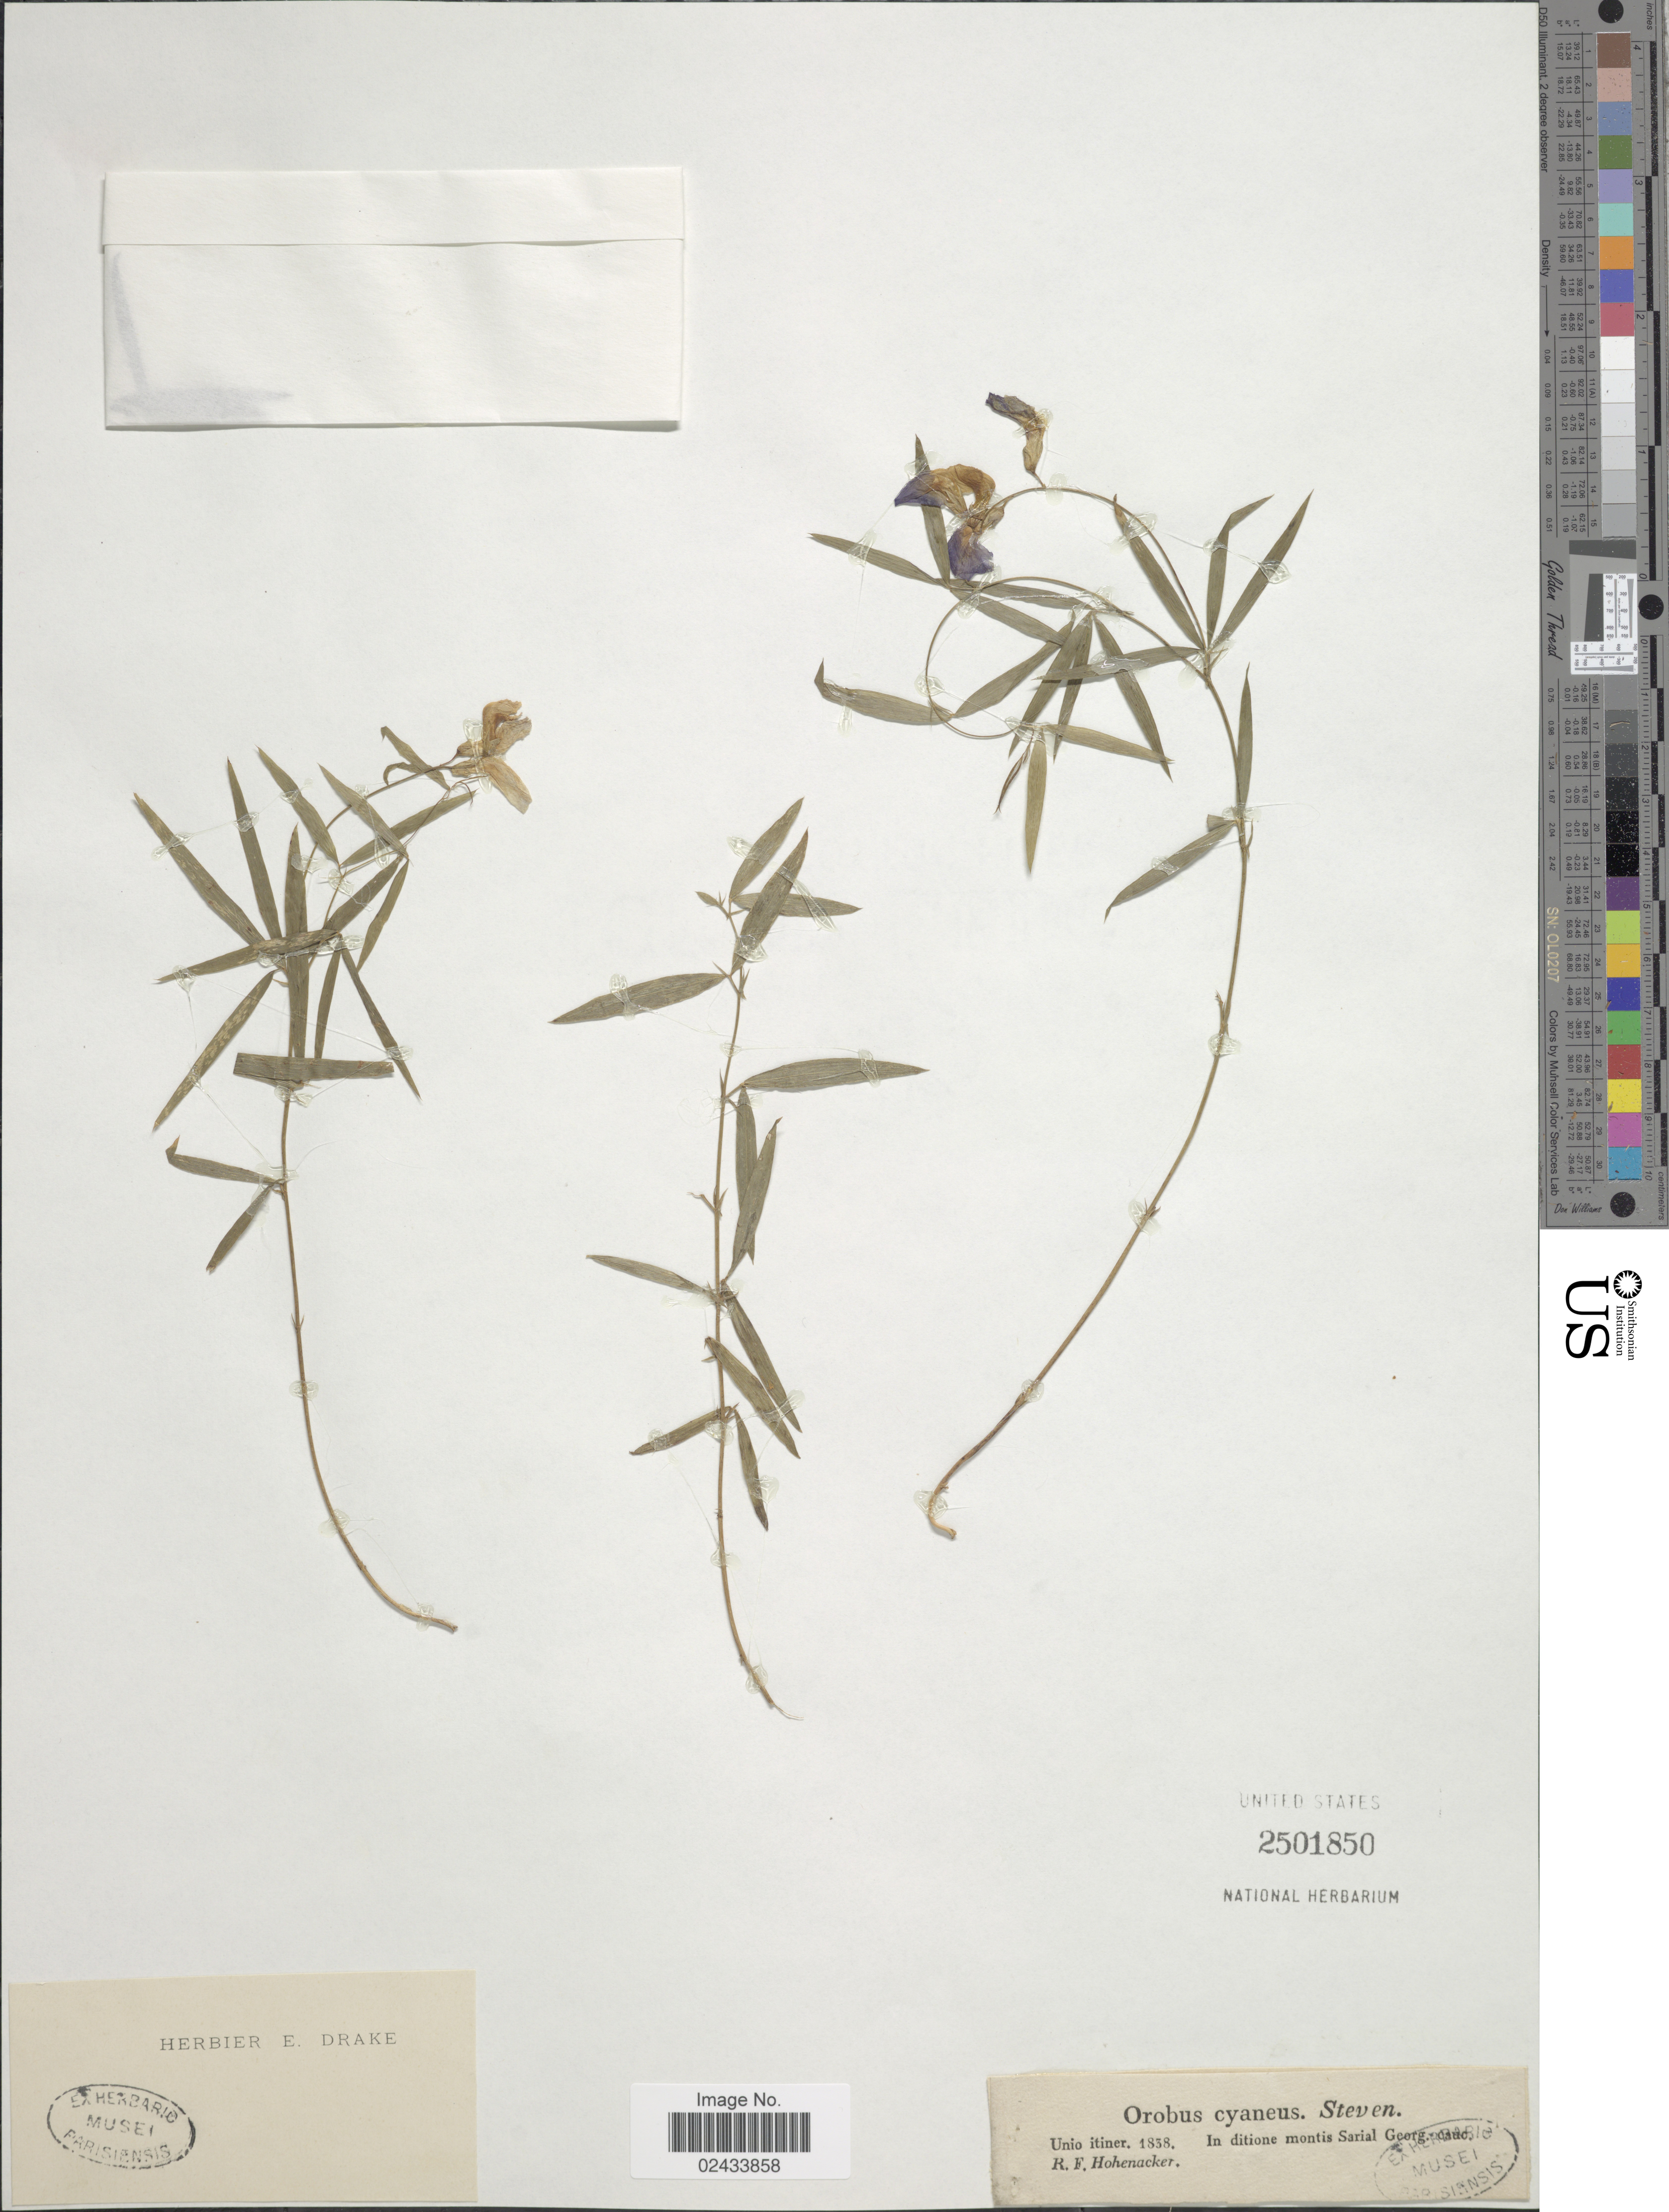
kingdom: Plantae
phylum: Tracheophyta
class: Magnoliopsida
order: Fabales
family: Fabaceae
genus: Lathyrus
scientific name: Lathyrus cyaneus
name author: (Steven) K. Koch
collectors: R. F. Hohenacker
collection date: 1838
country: Georgia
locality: In ditione montis Sarial Georg. Cauc.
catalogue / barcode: US 2501850